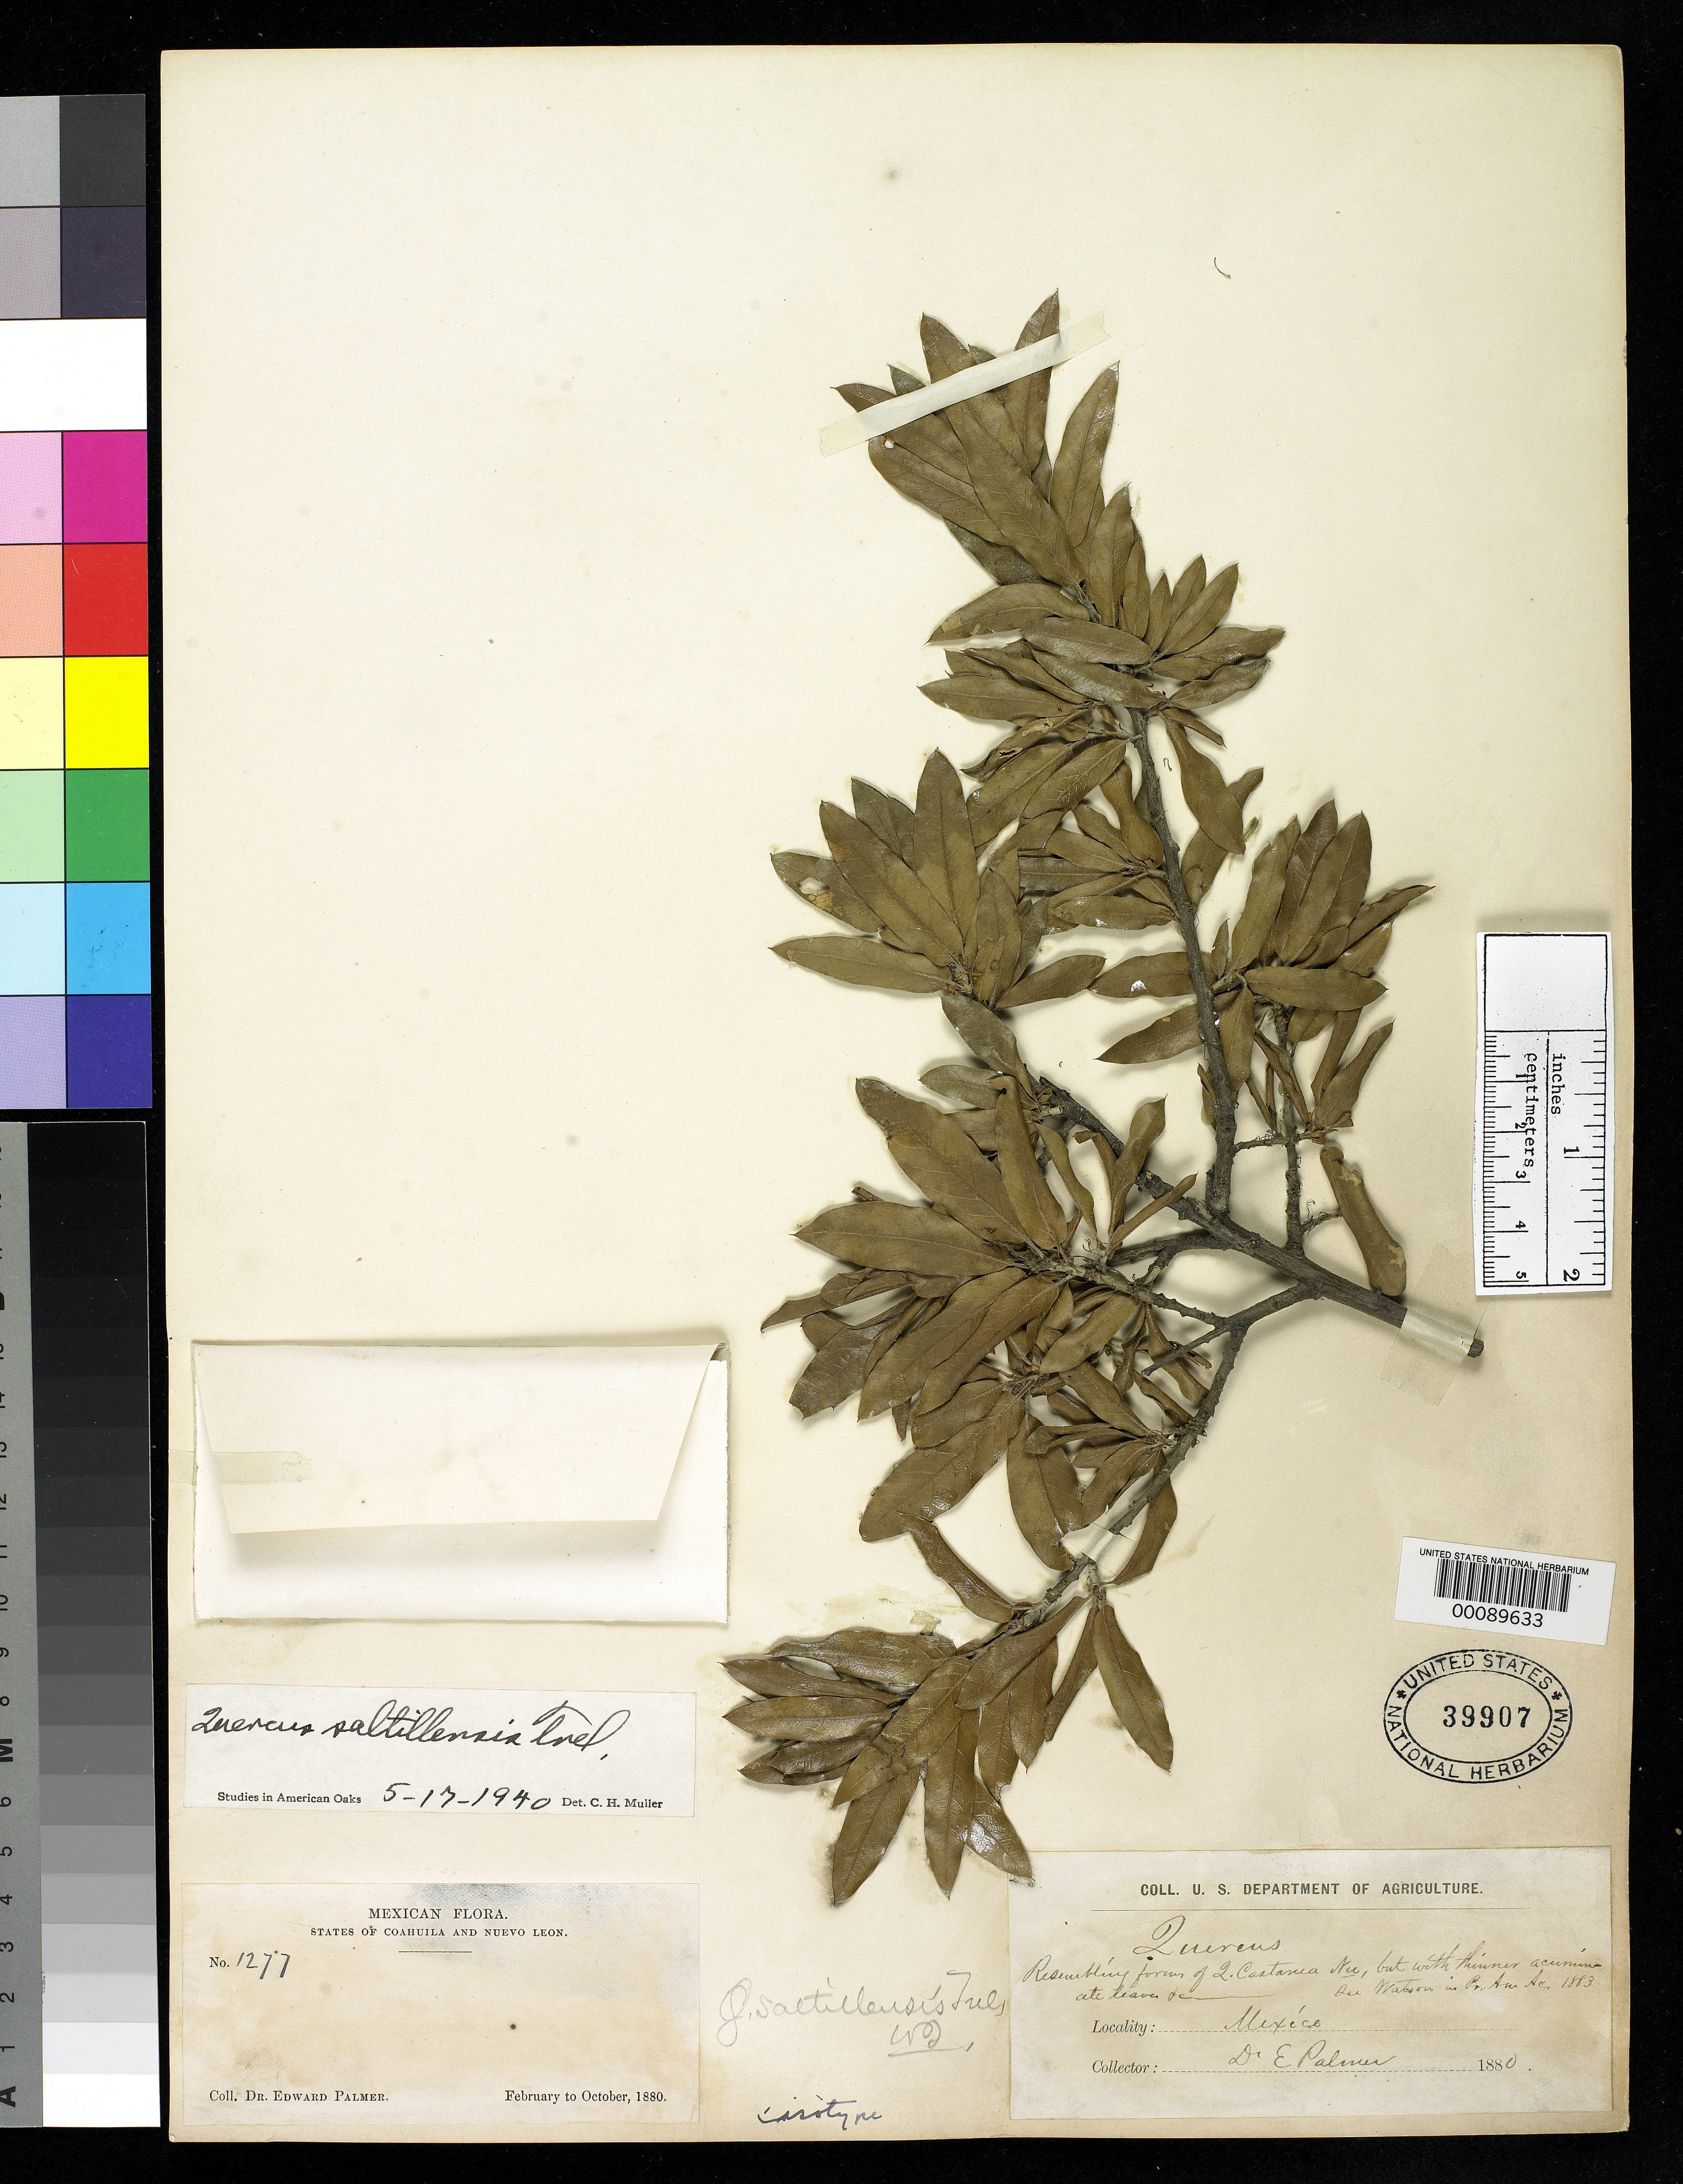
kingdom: Plantae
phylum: Tracheophyta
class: Magnoliopsida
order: Fagales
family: Fagaceae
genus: Quercus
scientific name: Quercus saltillensis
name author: Trel.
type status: Isotype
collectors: E. Palmer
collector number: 1277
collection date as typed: Feb 1880 to -- Oct 1880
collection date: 1880-02/1880-10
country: Mexico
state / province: Coahuila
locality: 40 mi S of Saltillo.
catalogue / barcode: US 39907